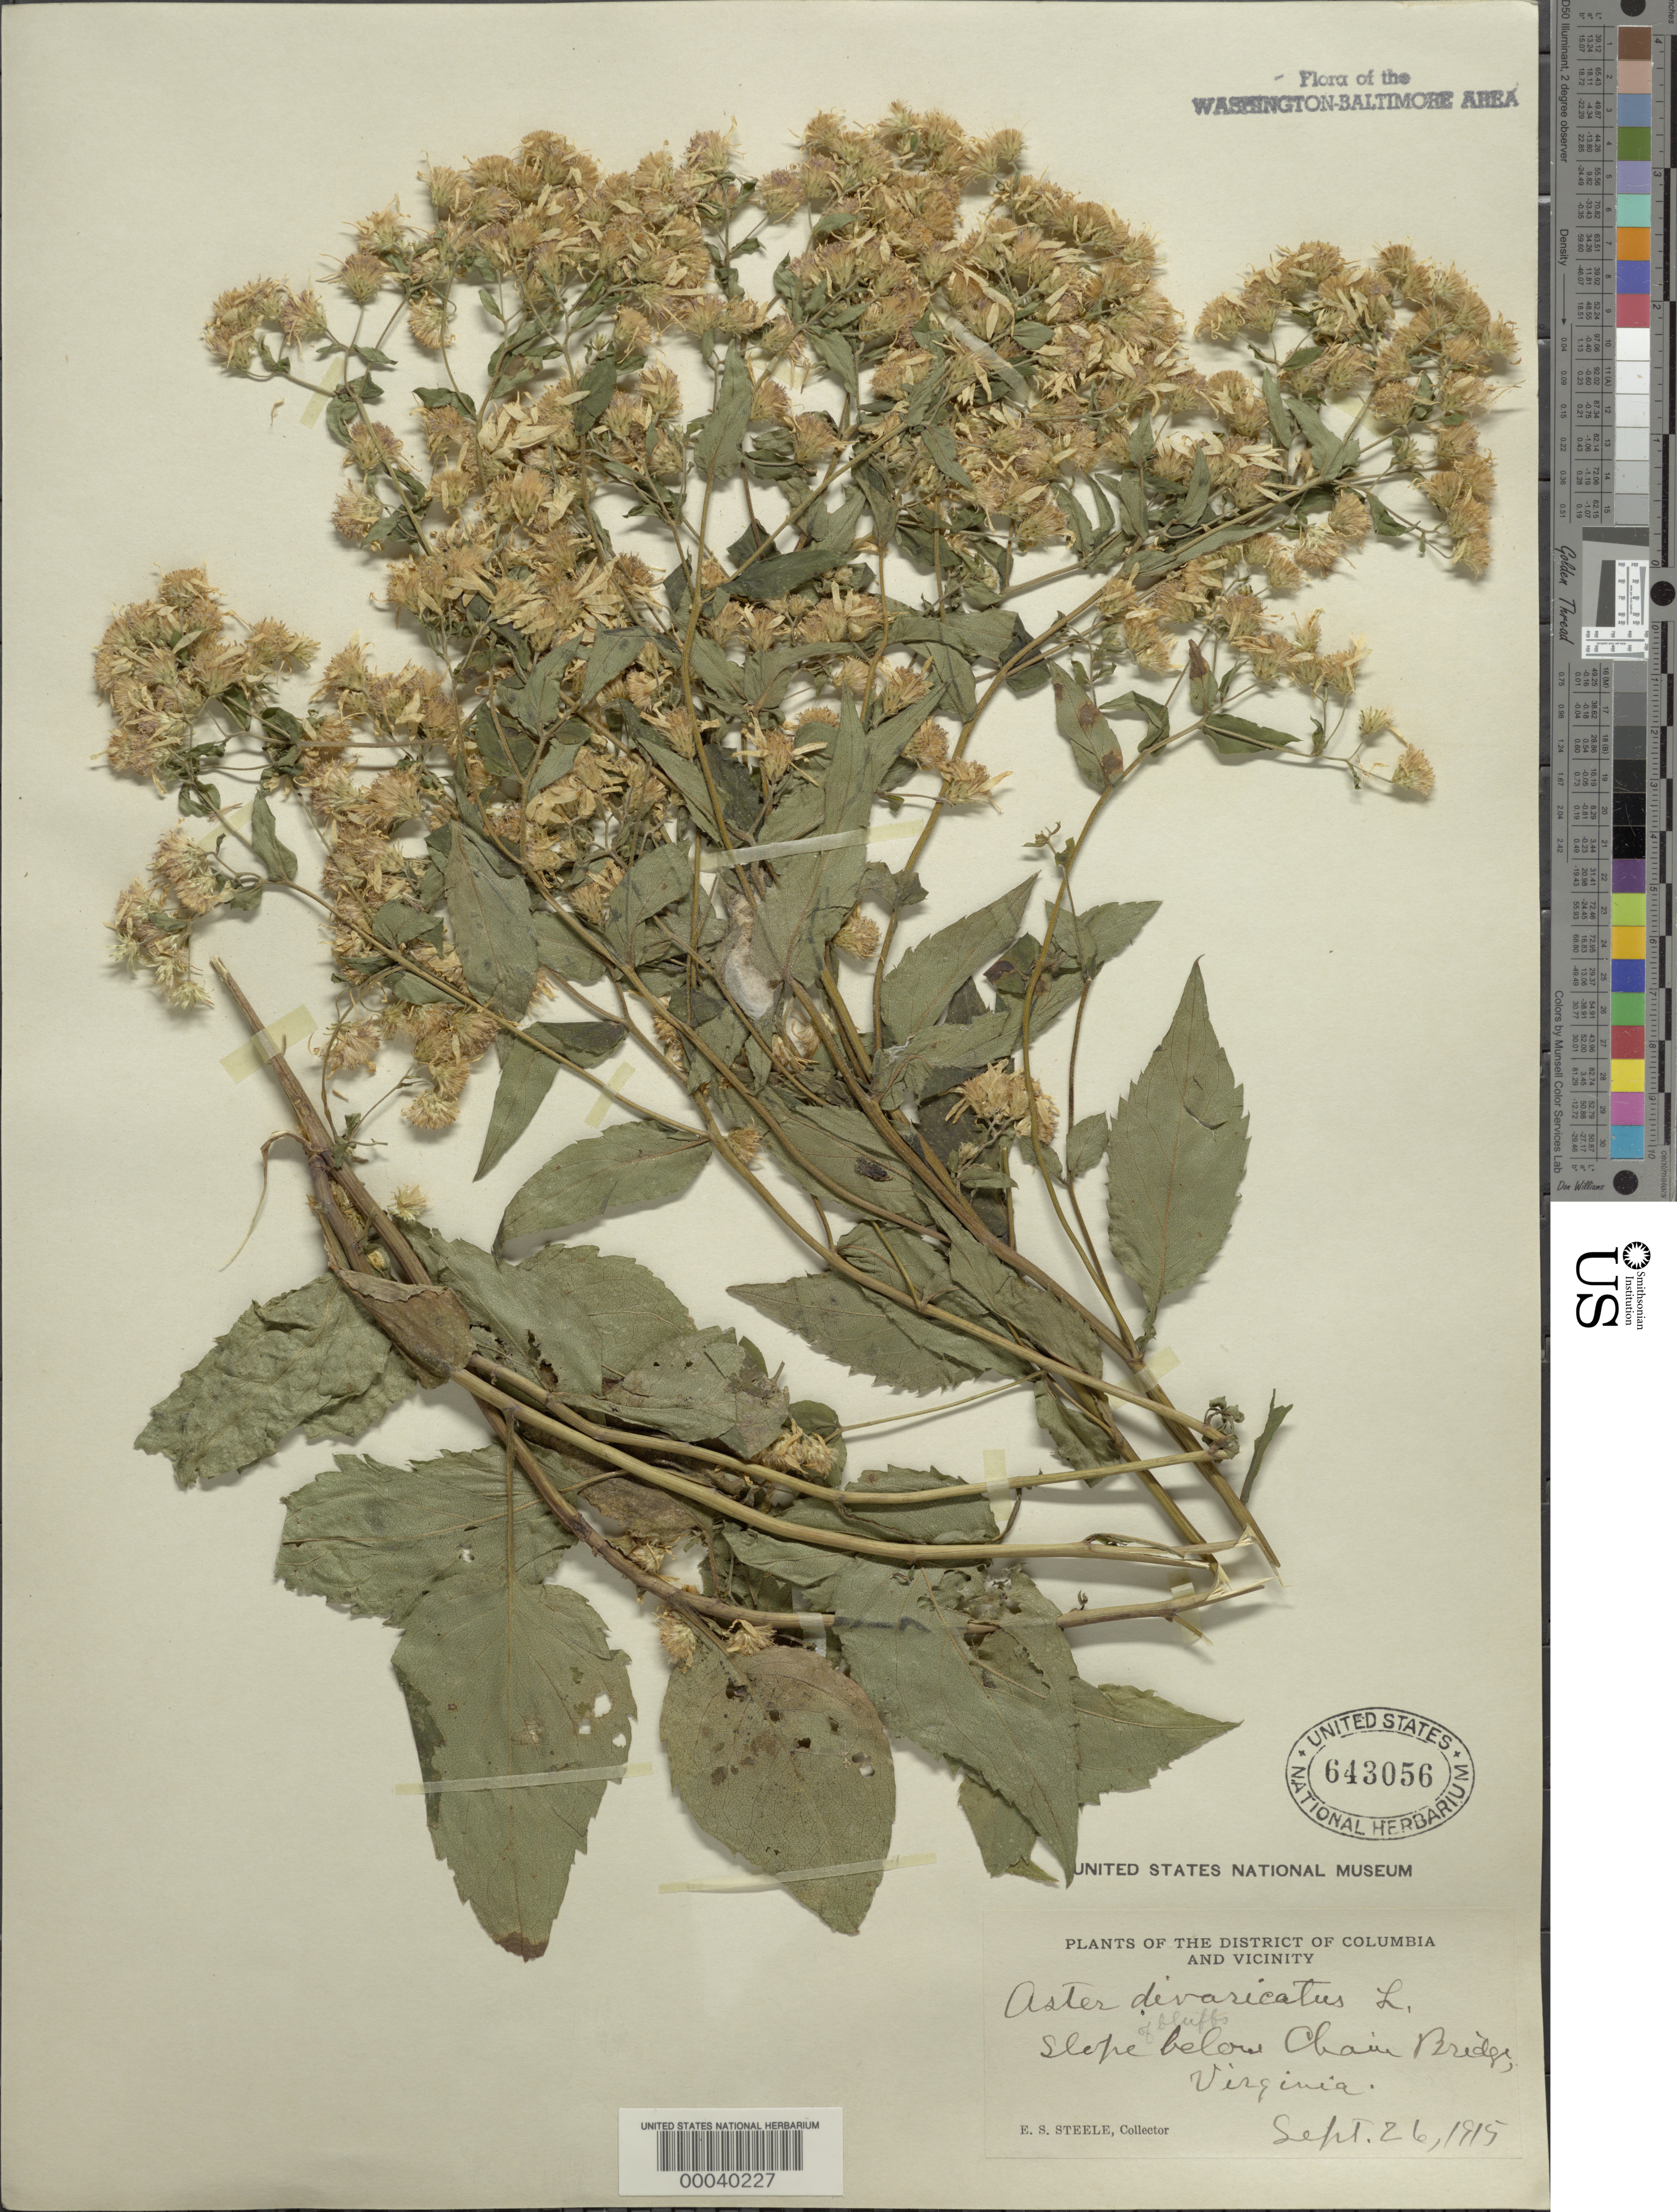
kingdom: Plantae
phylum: Tracheophyta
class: Magnoliopsida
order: Asterales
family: Asteraceae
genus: Eurybia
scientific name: Eurybia divaricata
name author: (L.) G.L. Nesom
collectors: E. Steele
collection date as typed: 26 Sep 1915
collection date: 1915-09-26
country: United States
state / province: Virginia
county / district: Fairfax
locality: Below Chain Bridge C. & O. Canal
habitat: Bluffs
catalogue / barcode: US 643056